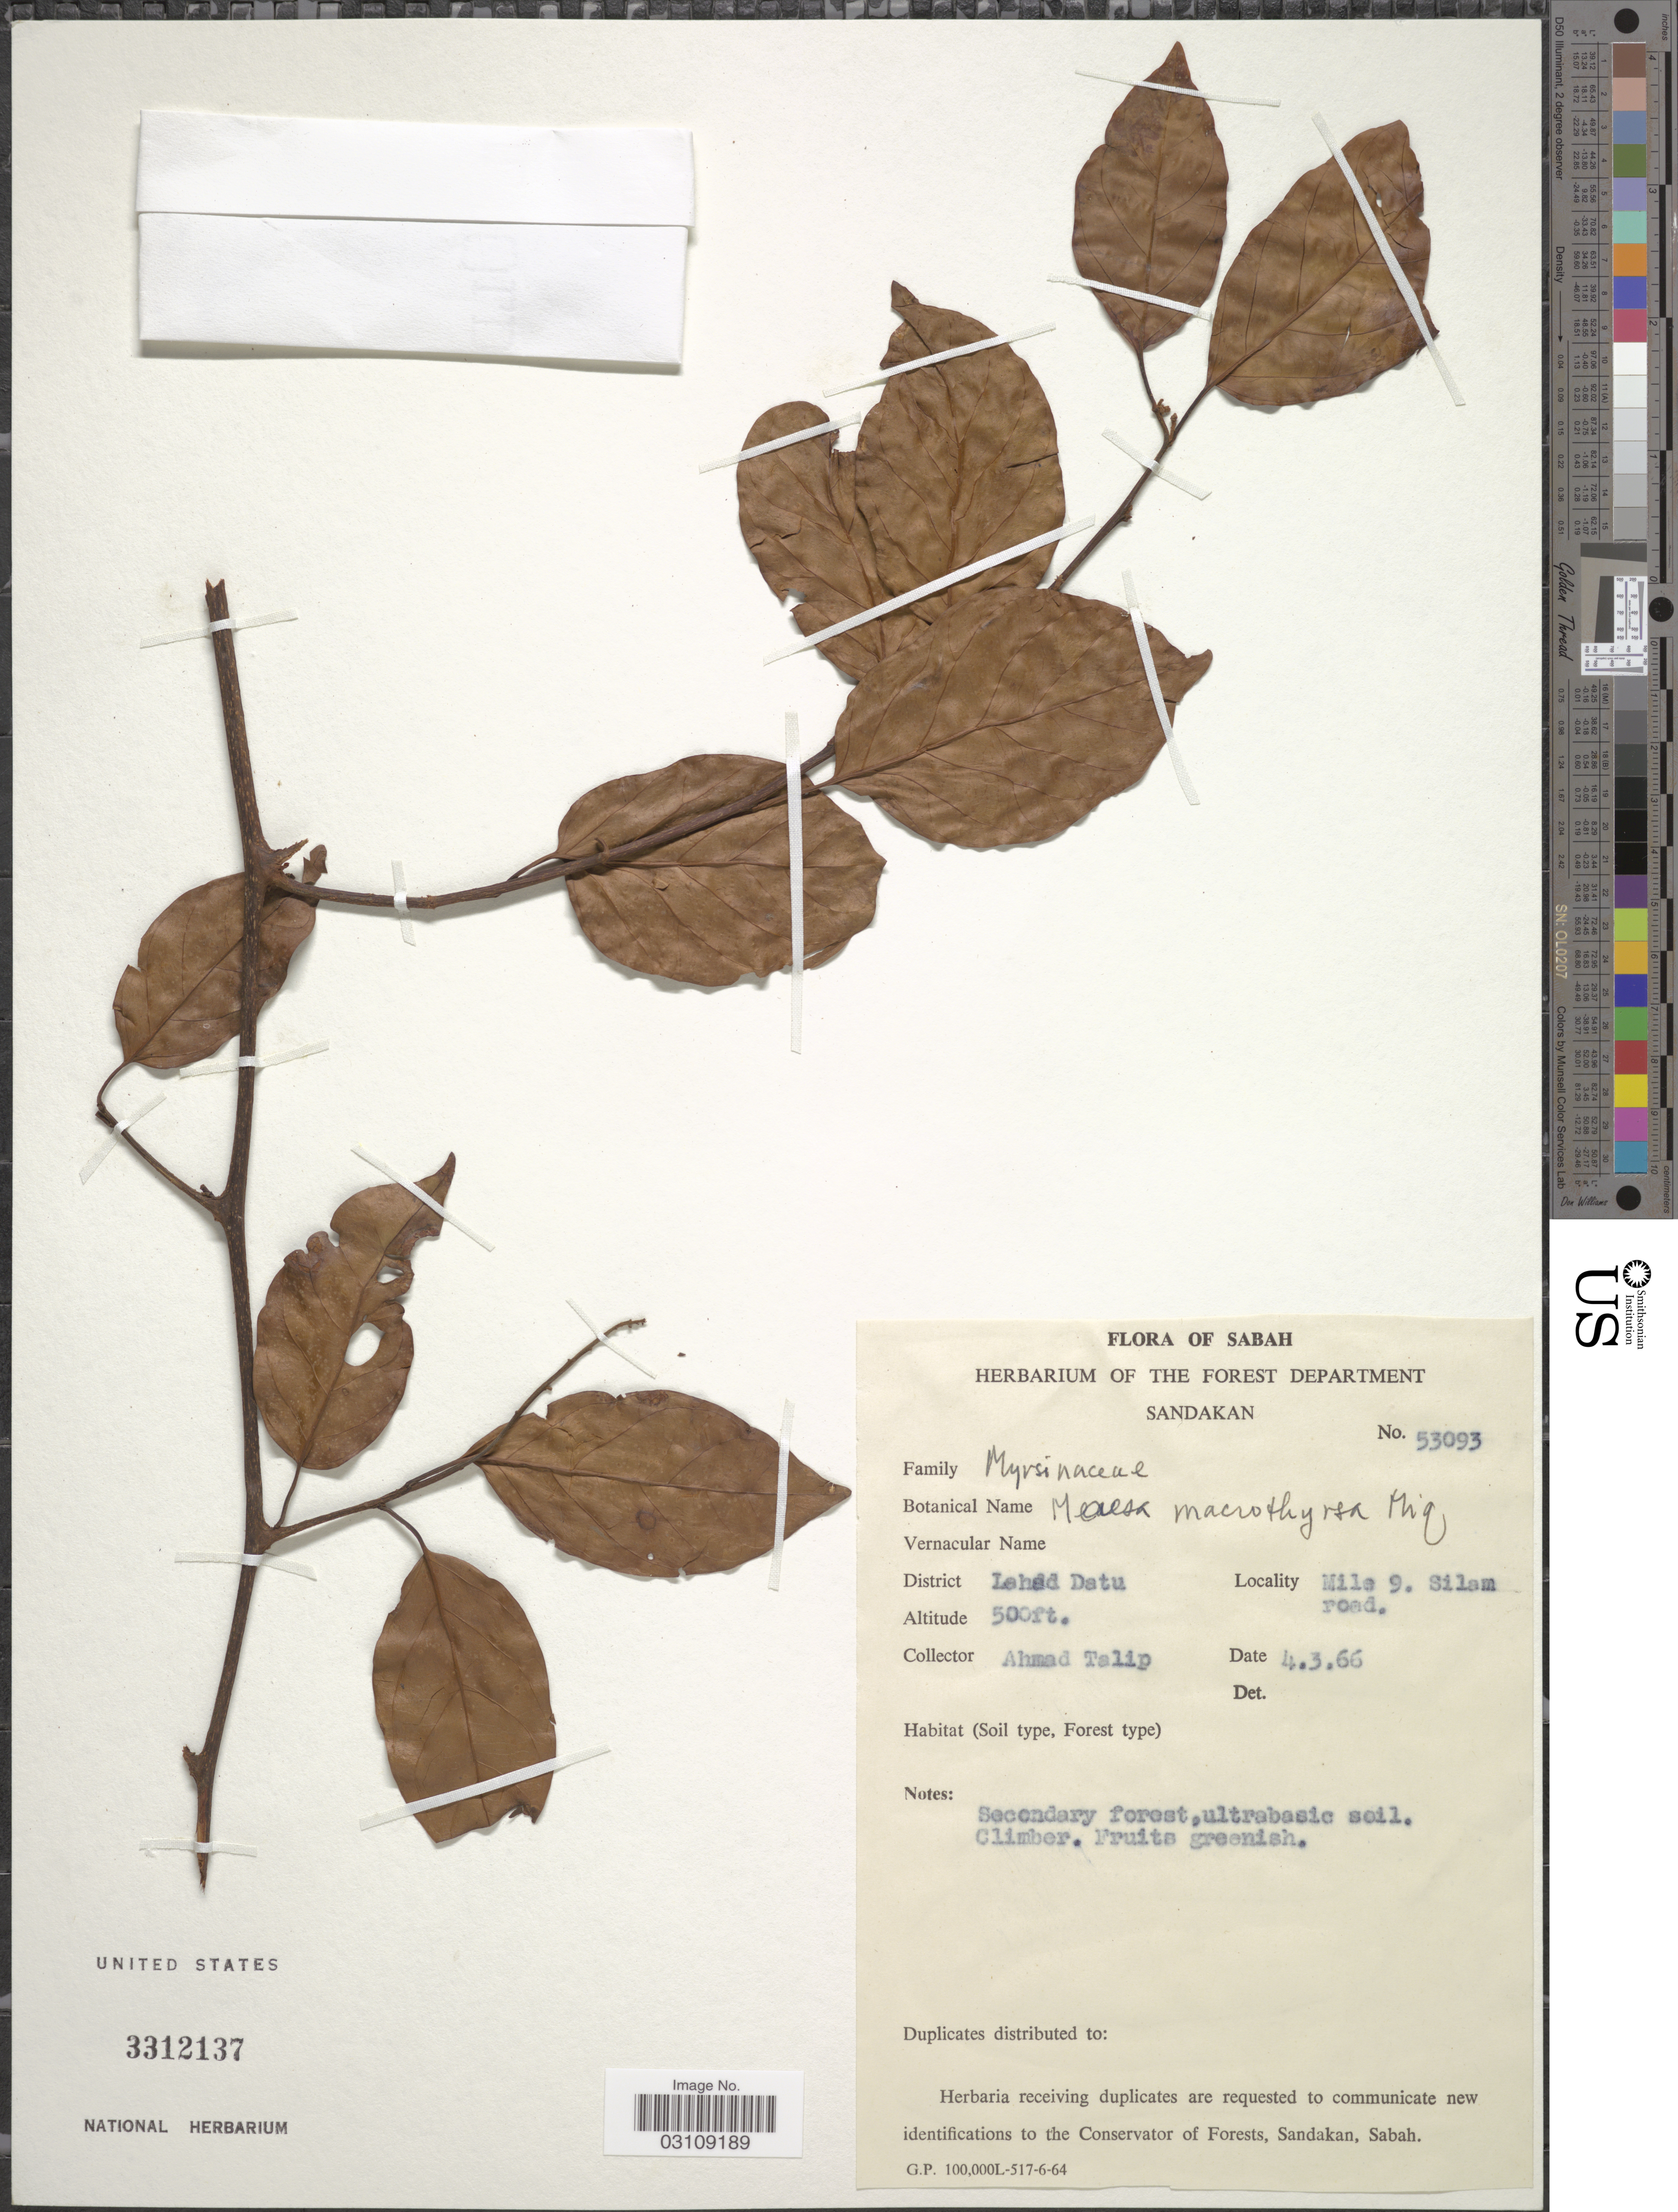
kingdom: Plantae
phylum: Tracheophyta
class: Magnoliopsida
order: Ericales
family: Primulaceae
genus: Maesa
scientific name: Maesa macrothyrsa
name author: Miq.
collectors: A. Talip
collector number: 53093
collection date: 1966-03-04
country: Malaysia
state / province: Sabah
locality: District Lahad Datu. Mile 9. Silam road.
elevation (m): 152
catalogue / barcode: US 3312137